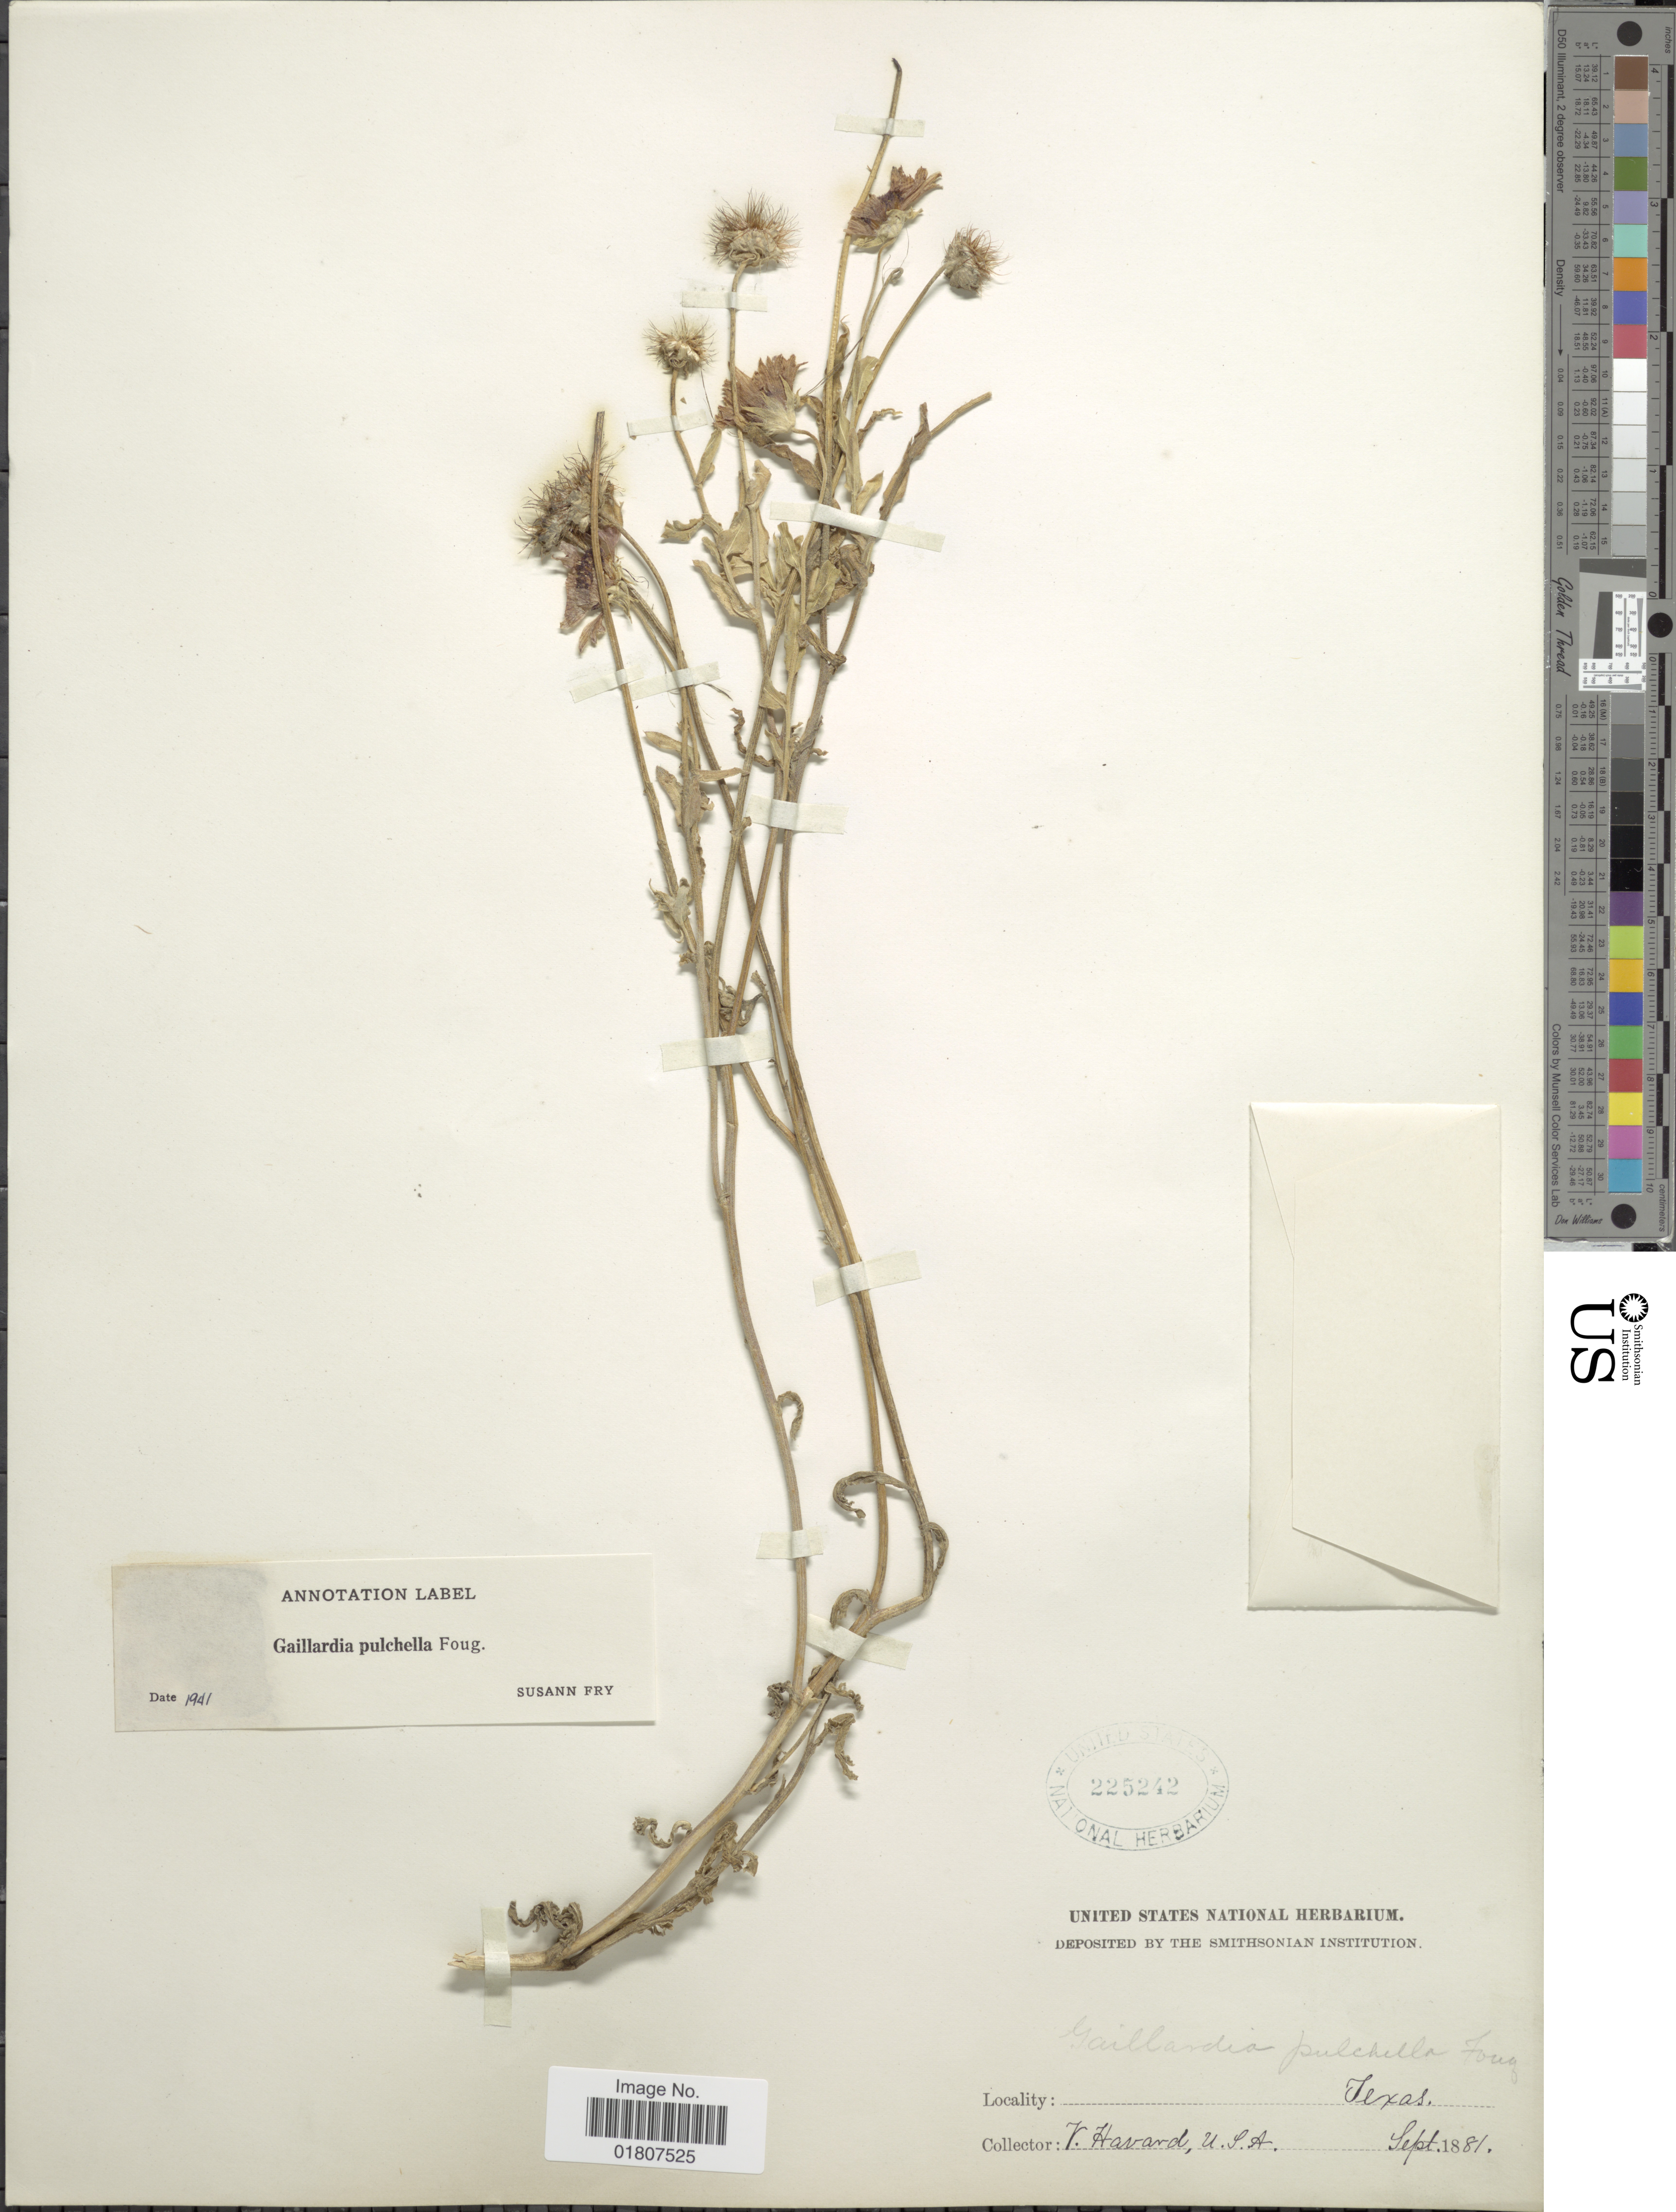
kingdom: Plantae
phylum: Tracheophyta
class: Magnoliopsida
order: Asterales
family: Asteraceae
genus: Gaillardia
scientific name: Gaillardia pulchella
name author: Foug.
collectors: V. Havard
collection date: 1881-09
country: United States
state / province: Texas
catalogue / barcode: US 225242